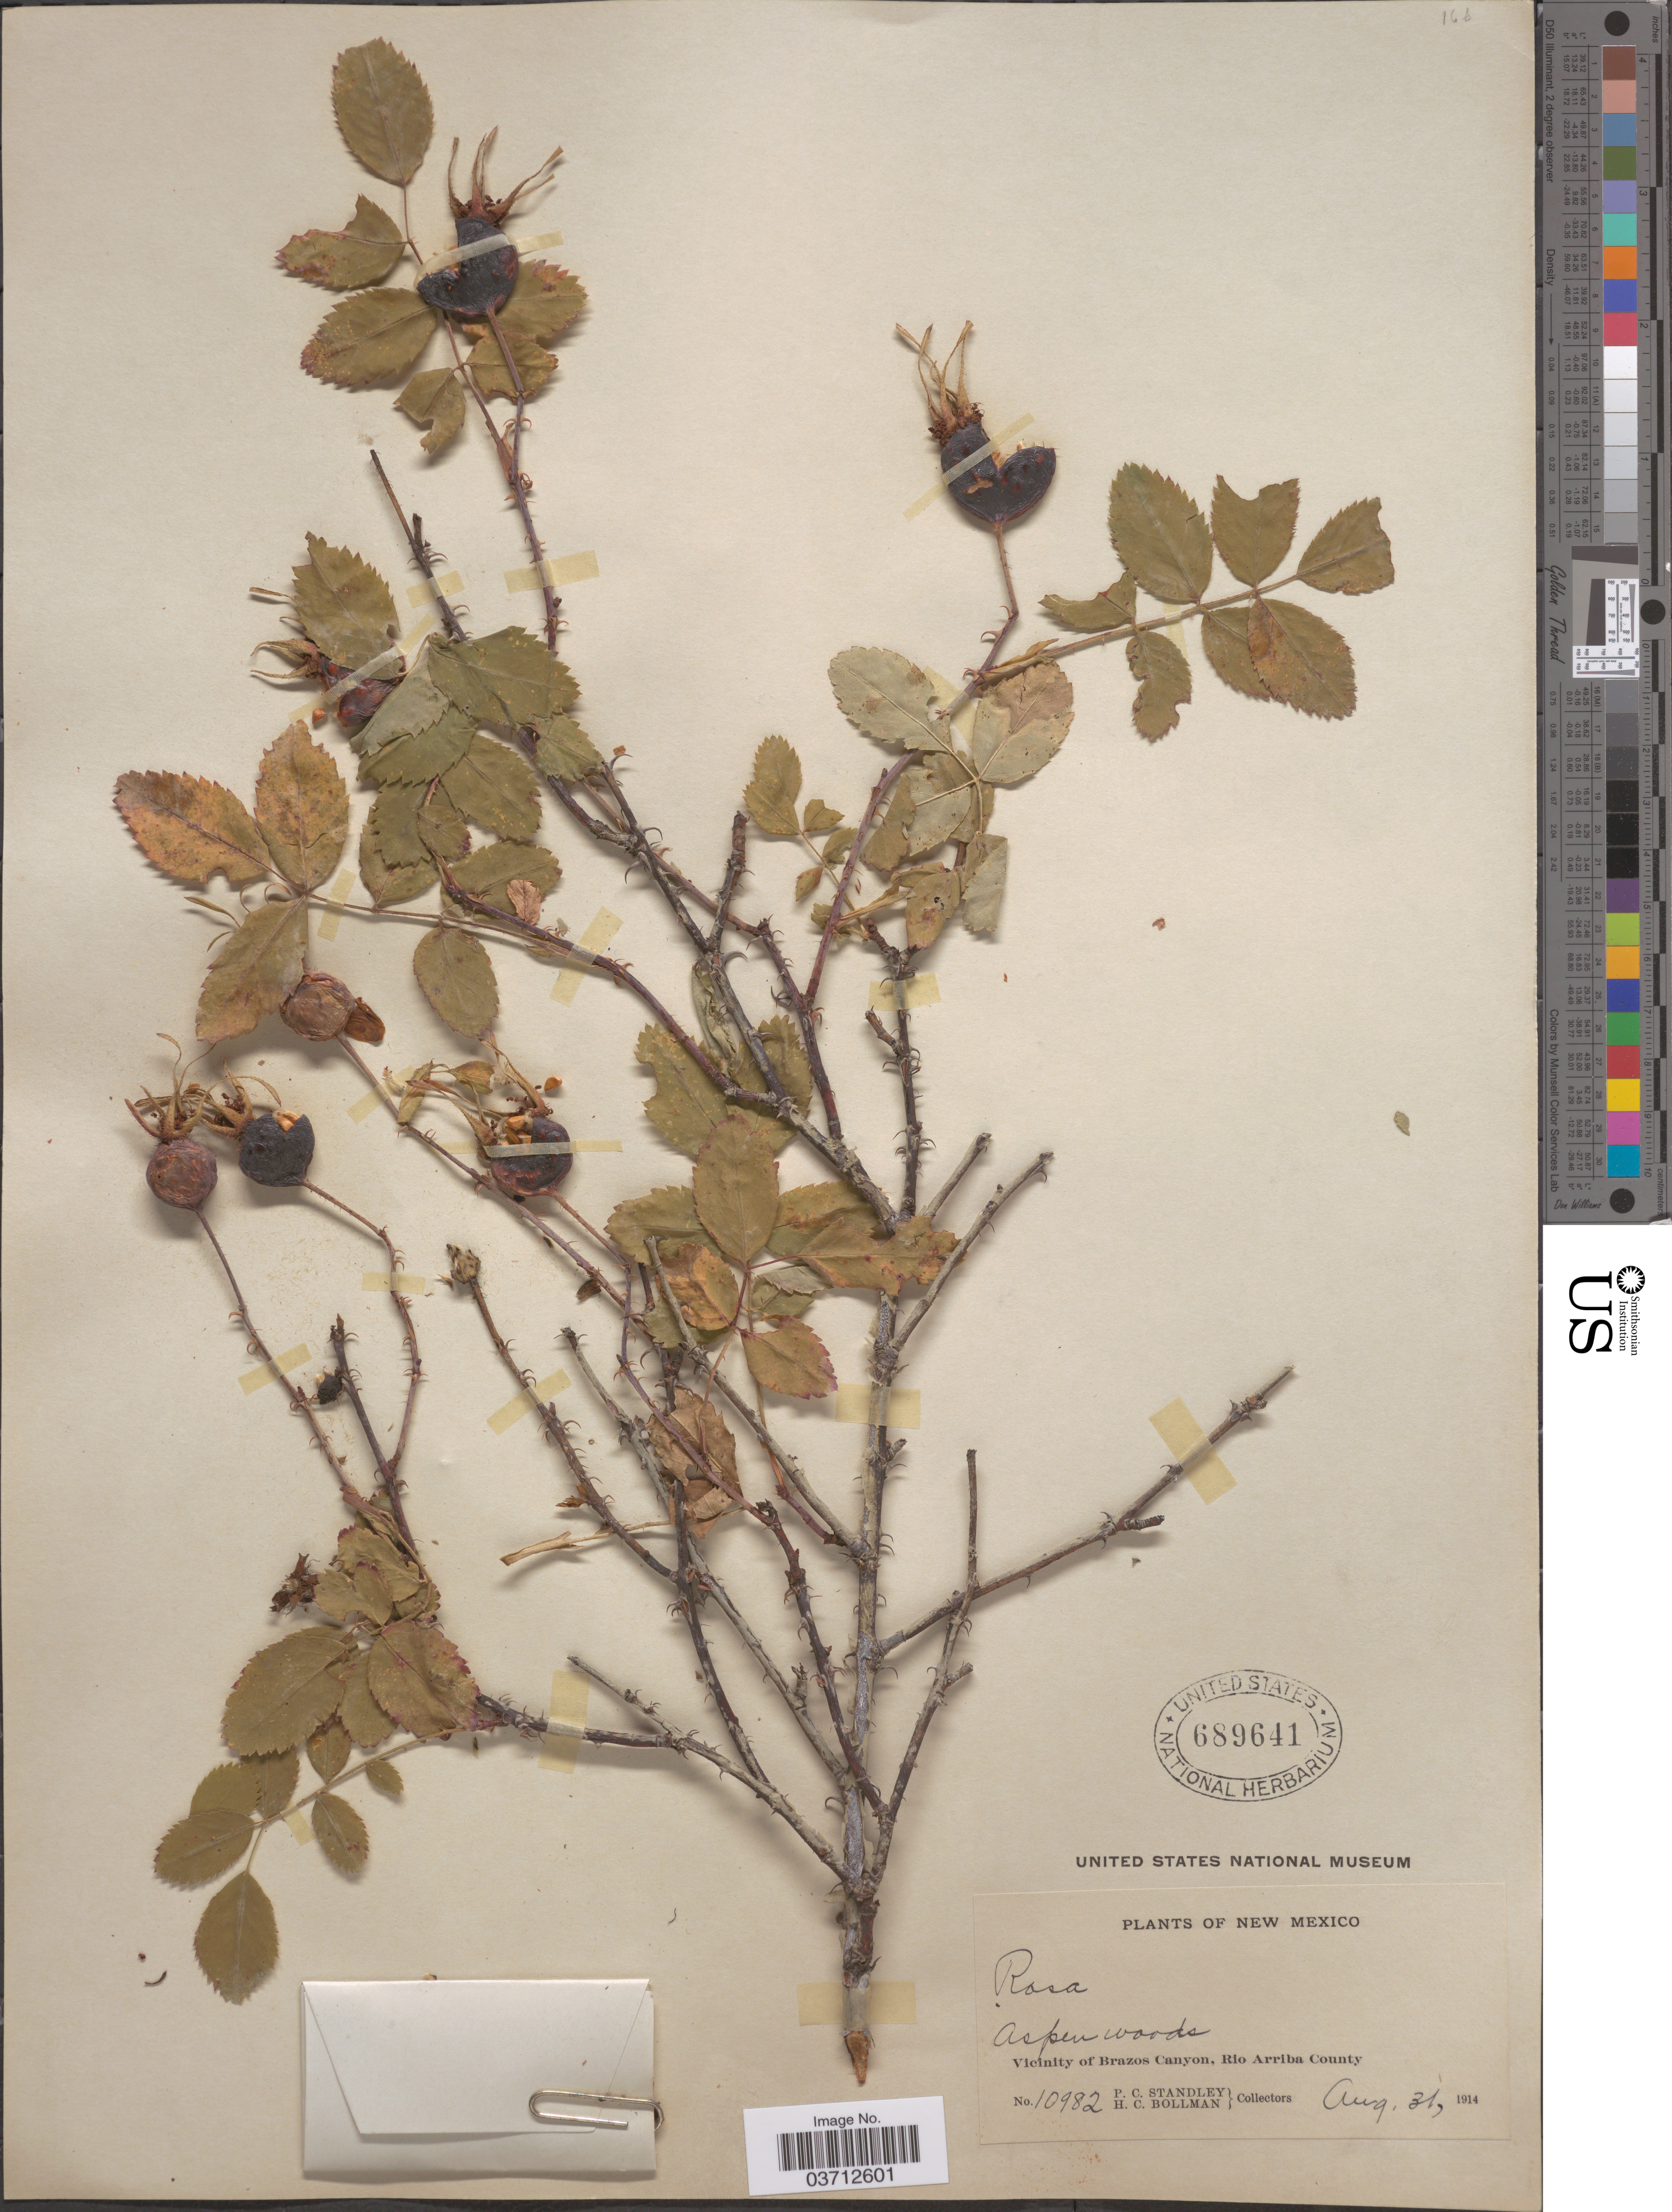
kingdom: Plantae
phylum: Tracheophyta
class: Magnoliopsida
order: Rosales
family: Rosaceae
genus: Rosa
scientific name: Rosa sp.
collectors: P. C. Standley & H. C. Bollman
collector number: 10982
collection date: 1914-08-31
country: United States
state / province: New Mexico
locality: Aspen woods. Vicinity of Brazos Canyon, Rio Arriba County.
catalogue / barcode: US 689641